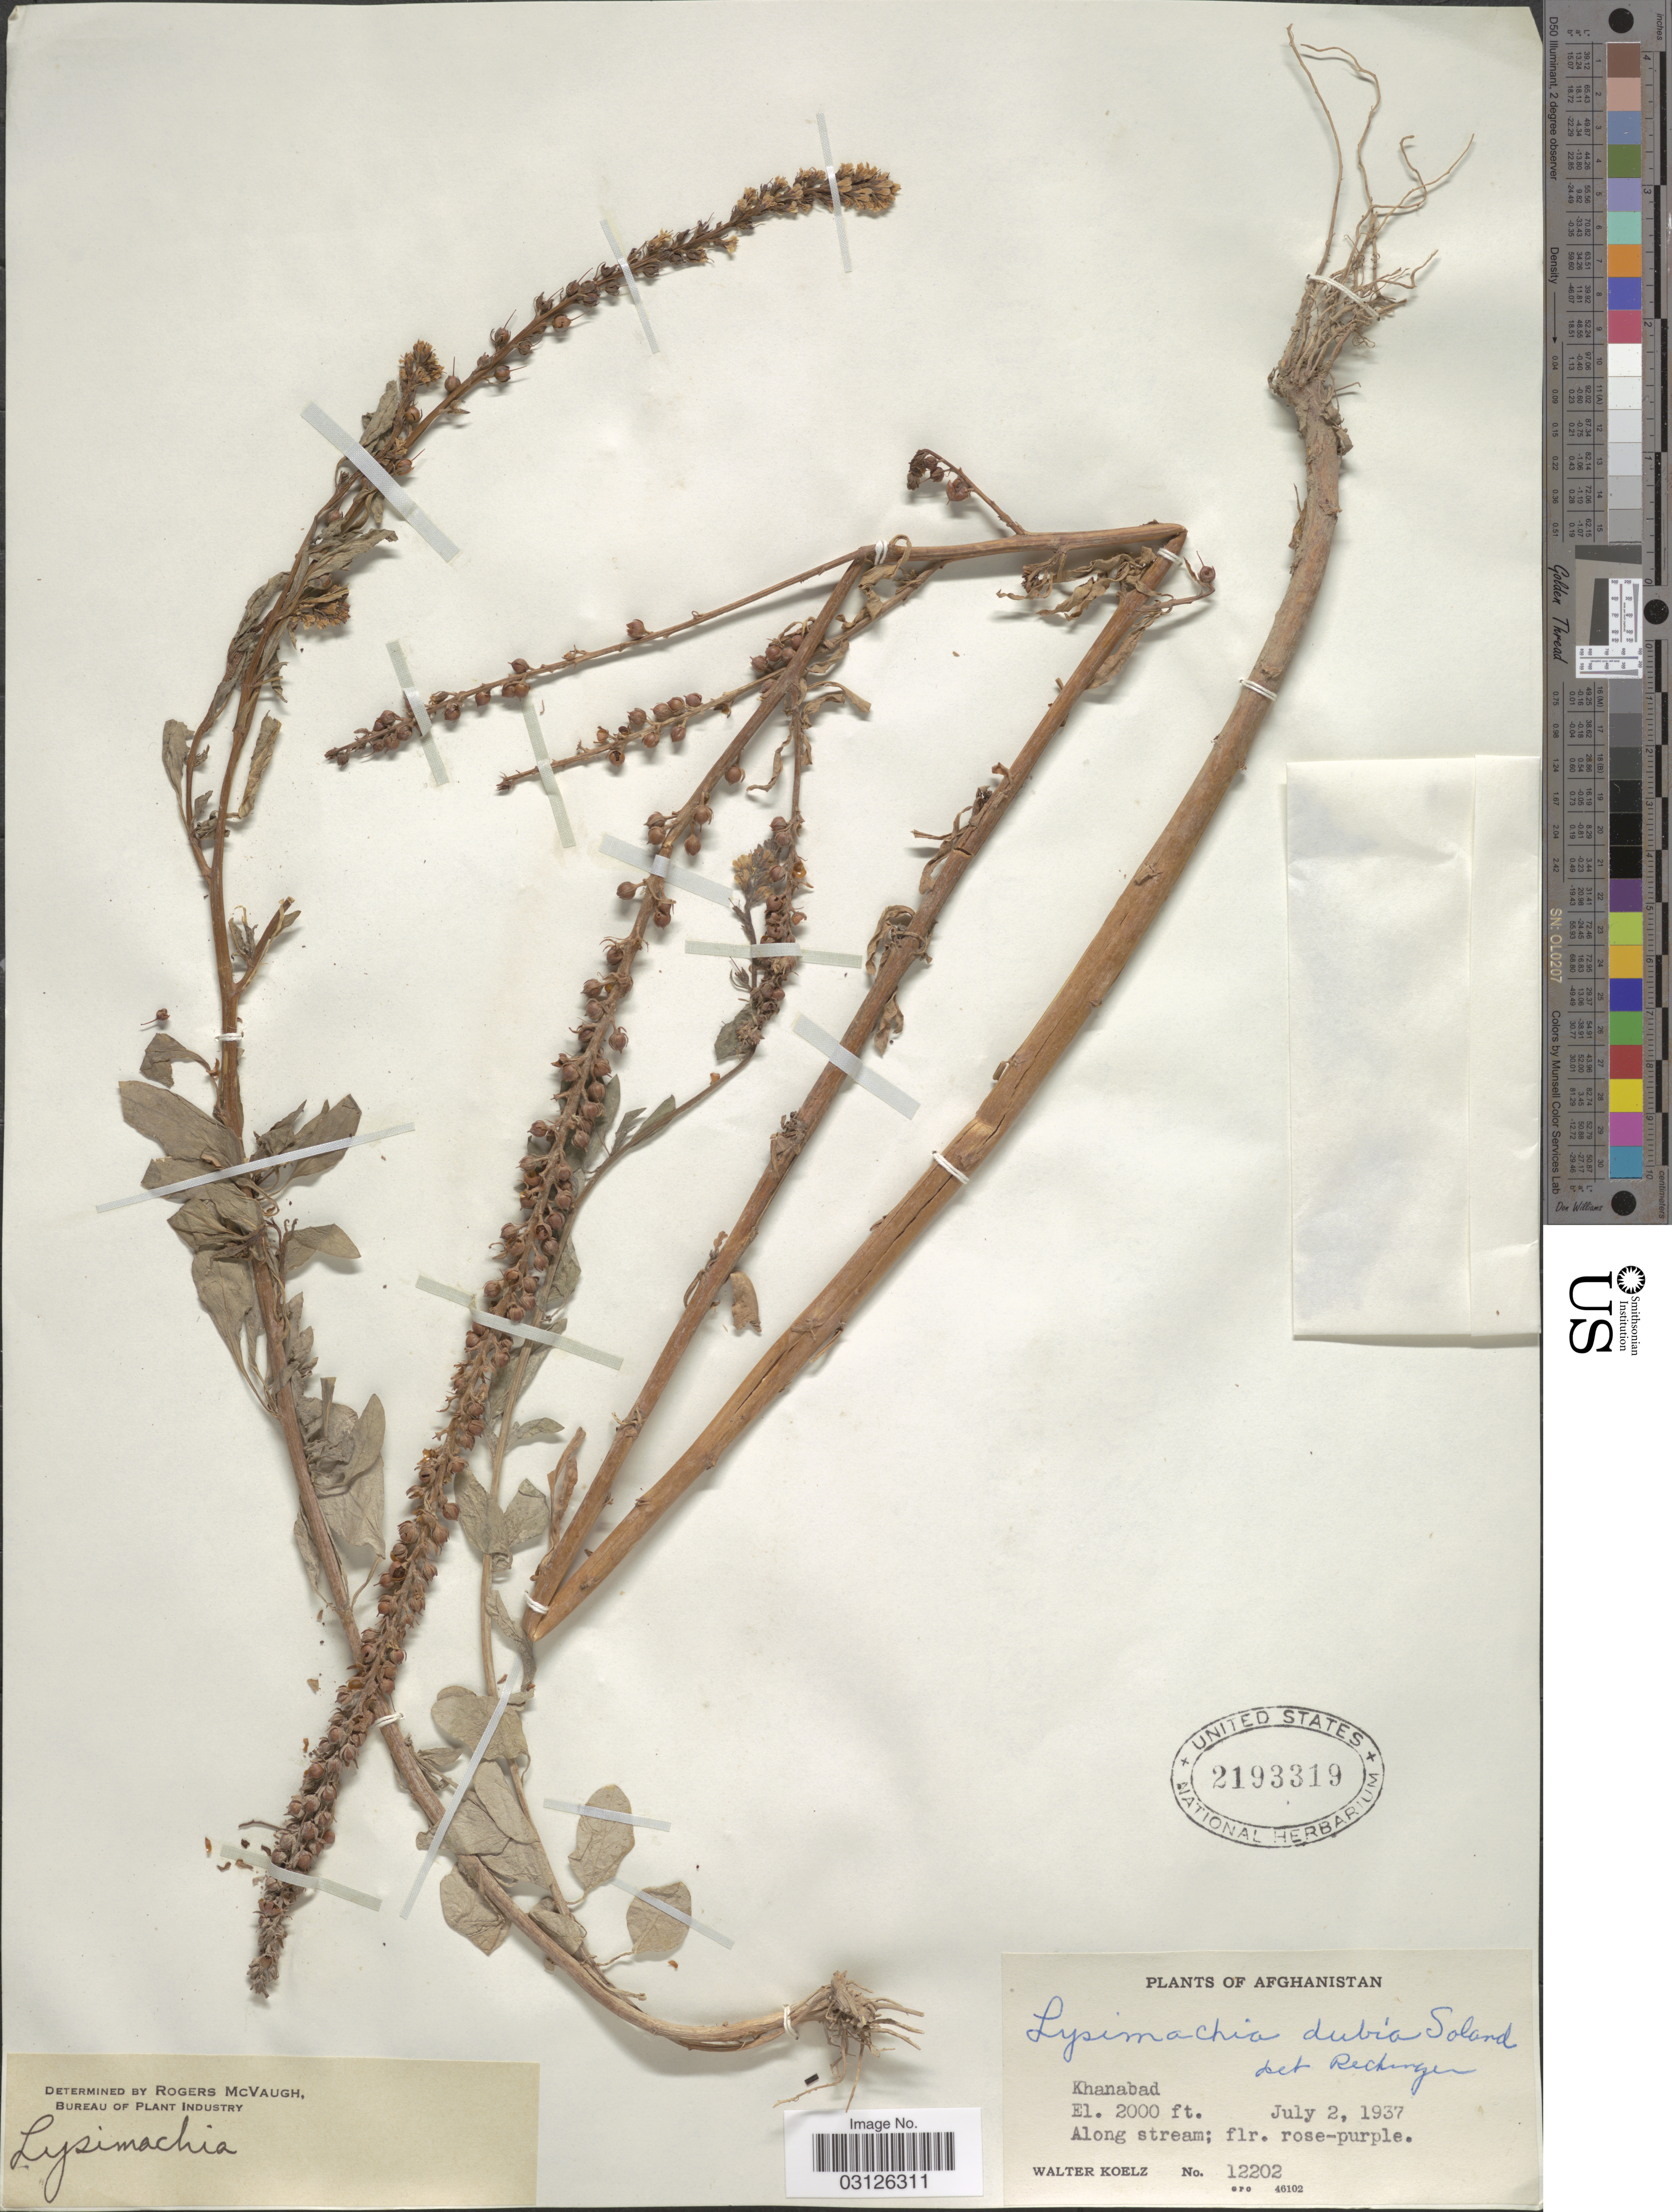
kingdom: Plantae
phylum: Tracheophyta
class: Magnoliopsida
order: Ericales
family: Primulaceae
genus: Lysimachia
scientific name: Lysimachia dubia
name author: Aiton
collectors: W. N. Koelz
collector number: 12202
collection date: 1937-07-02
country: Afghanistan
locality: Khanabad.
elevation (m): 610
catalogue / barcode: US 2193319